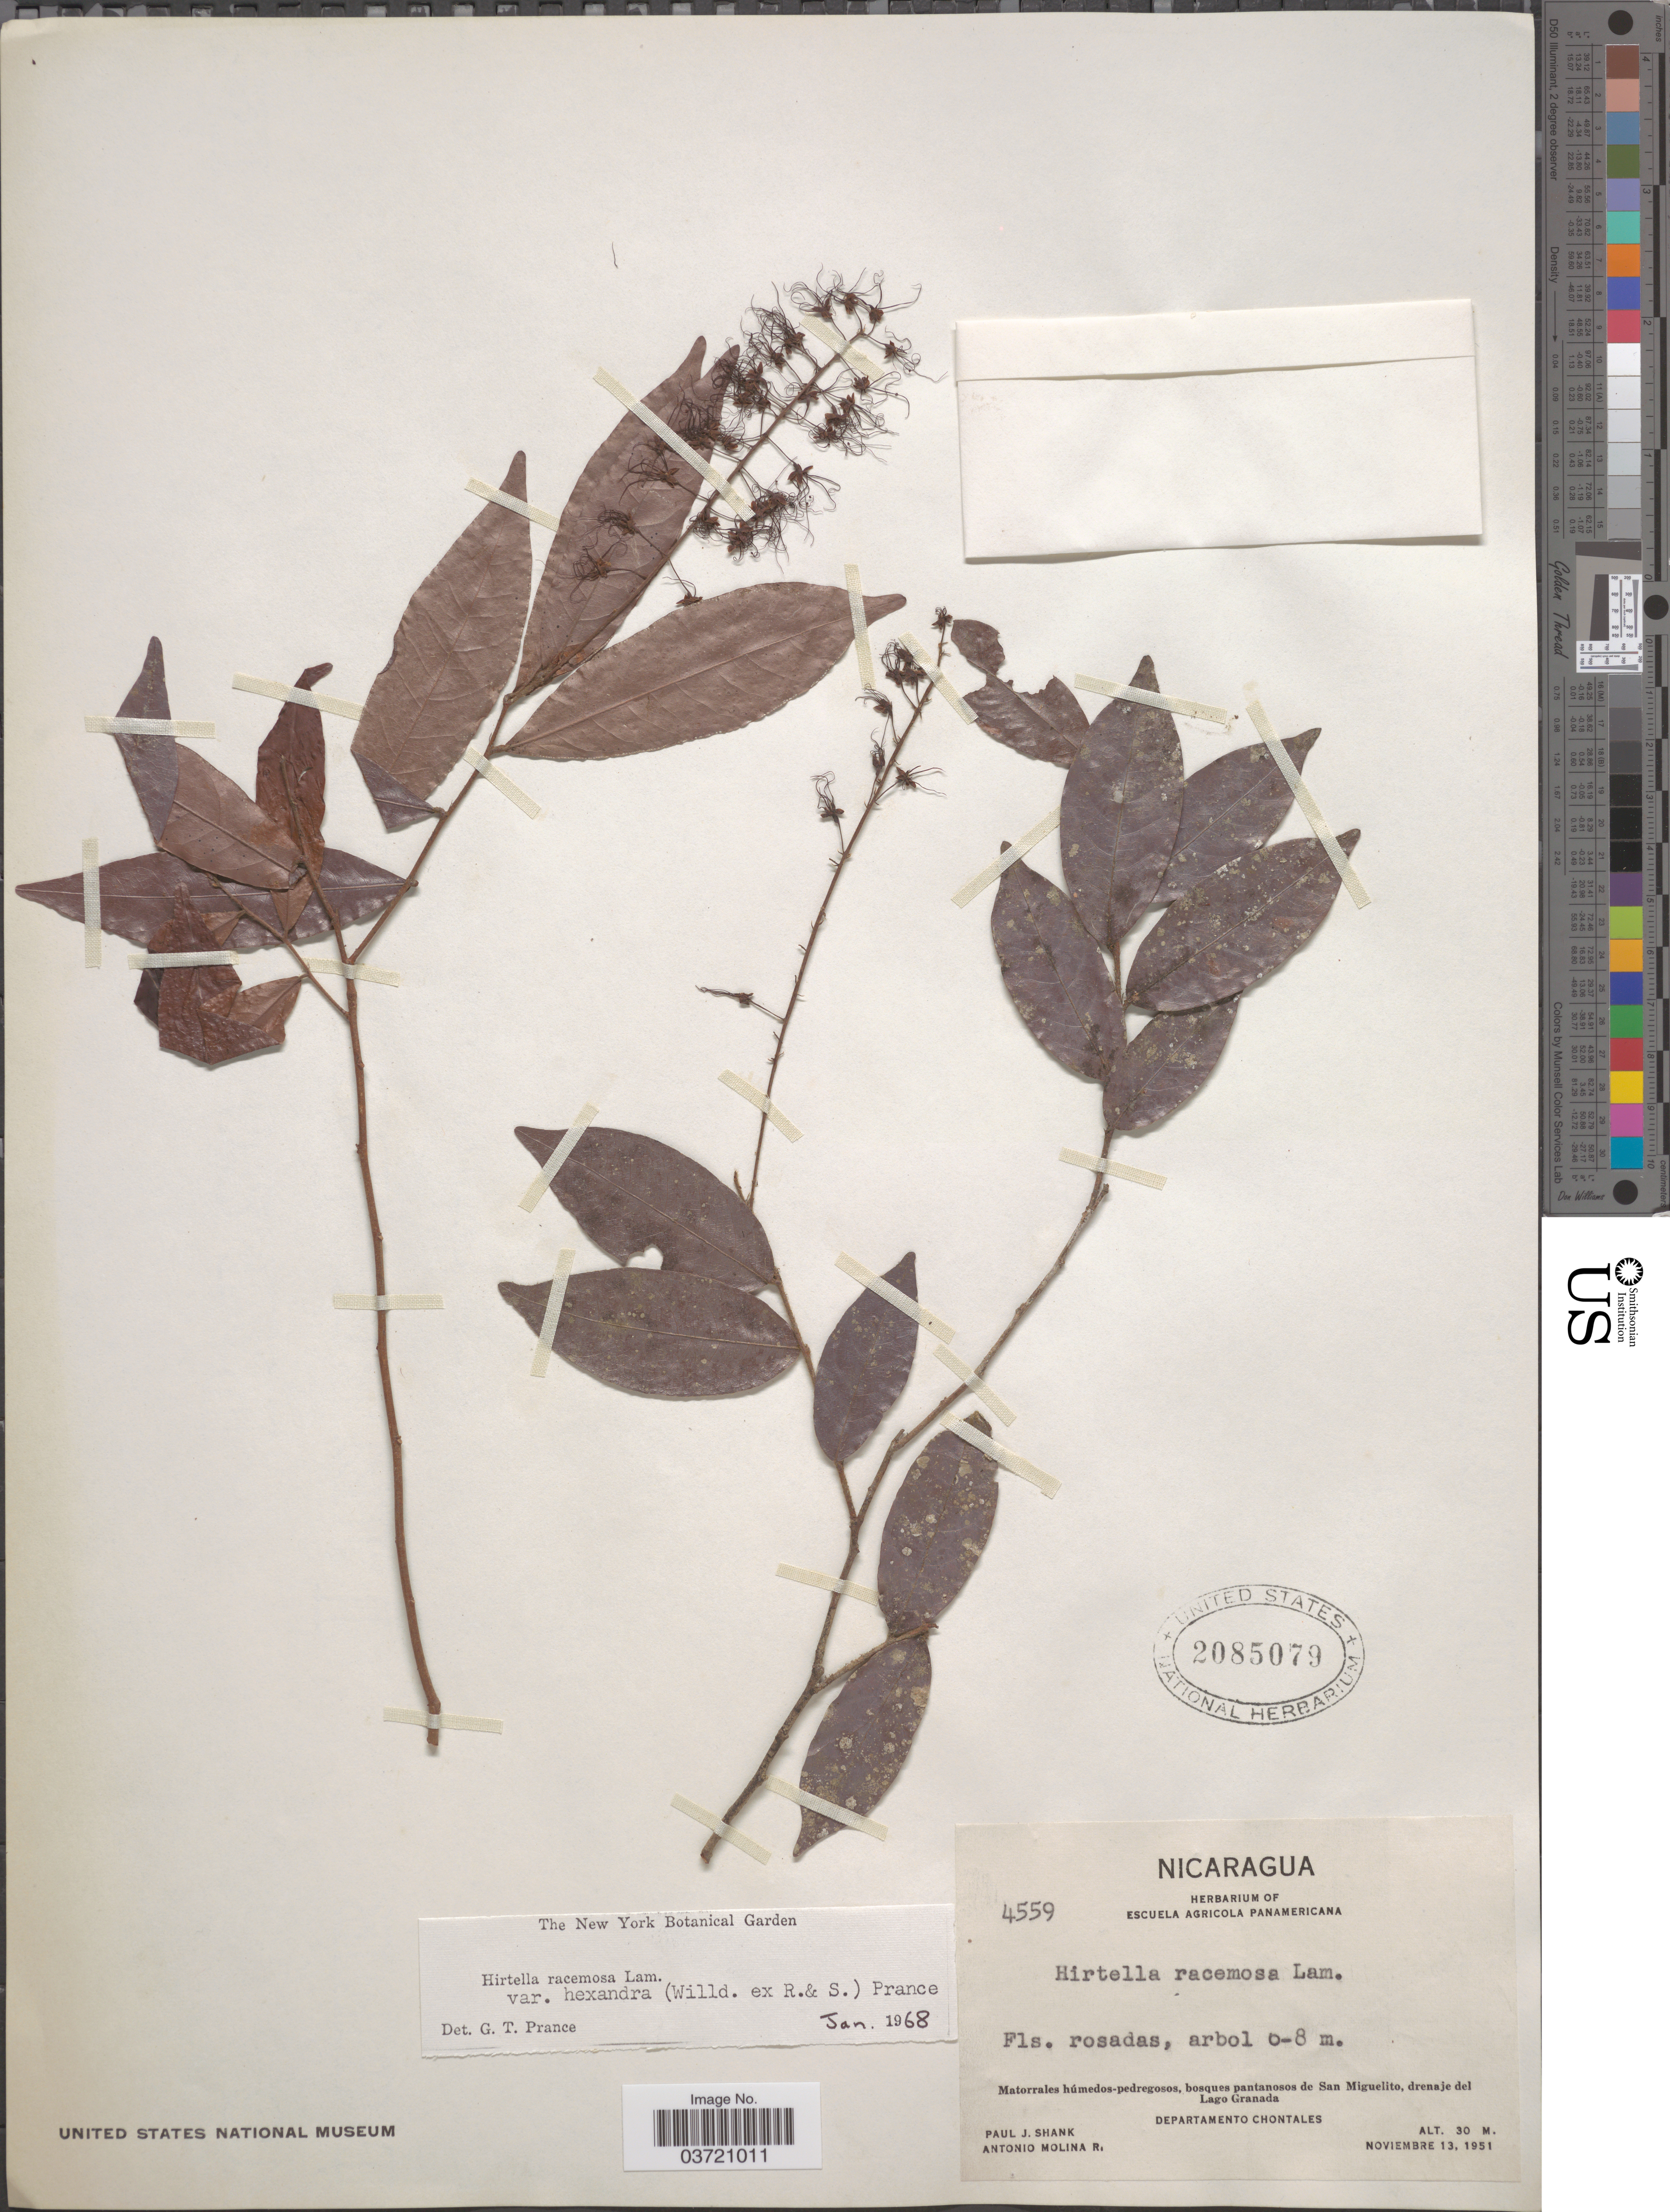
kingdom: Plantae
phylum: Tracheophyta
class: Magnoliopsida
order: Malpighiales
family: Chrysobalanaceae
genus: Hirtella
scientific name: Hirtella racemosa var. hexandra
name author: (Willd. ex Roem. & Schult.) Prance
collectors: P. J. Shank & A. Molina R.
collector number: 4559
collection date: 1951-11-13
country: Nicaragua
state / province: Chontales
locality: Matorrales húmedos-pedregosos, bosque pantanosos de San Miguelito, drenaje del Lago Granada. Departamento Chontales.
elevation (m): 30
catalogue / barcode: US 2085079